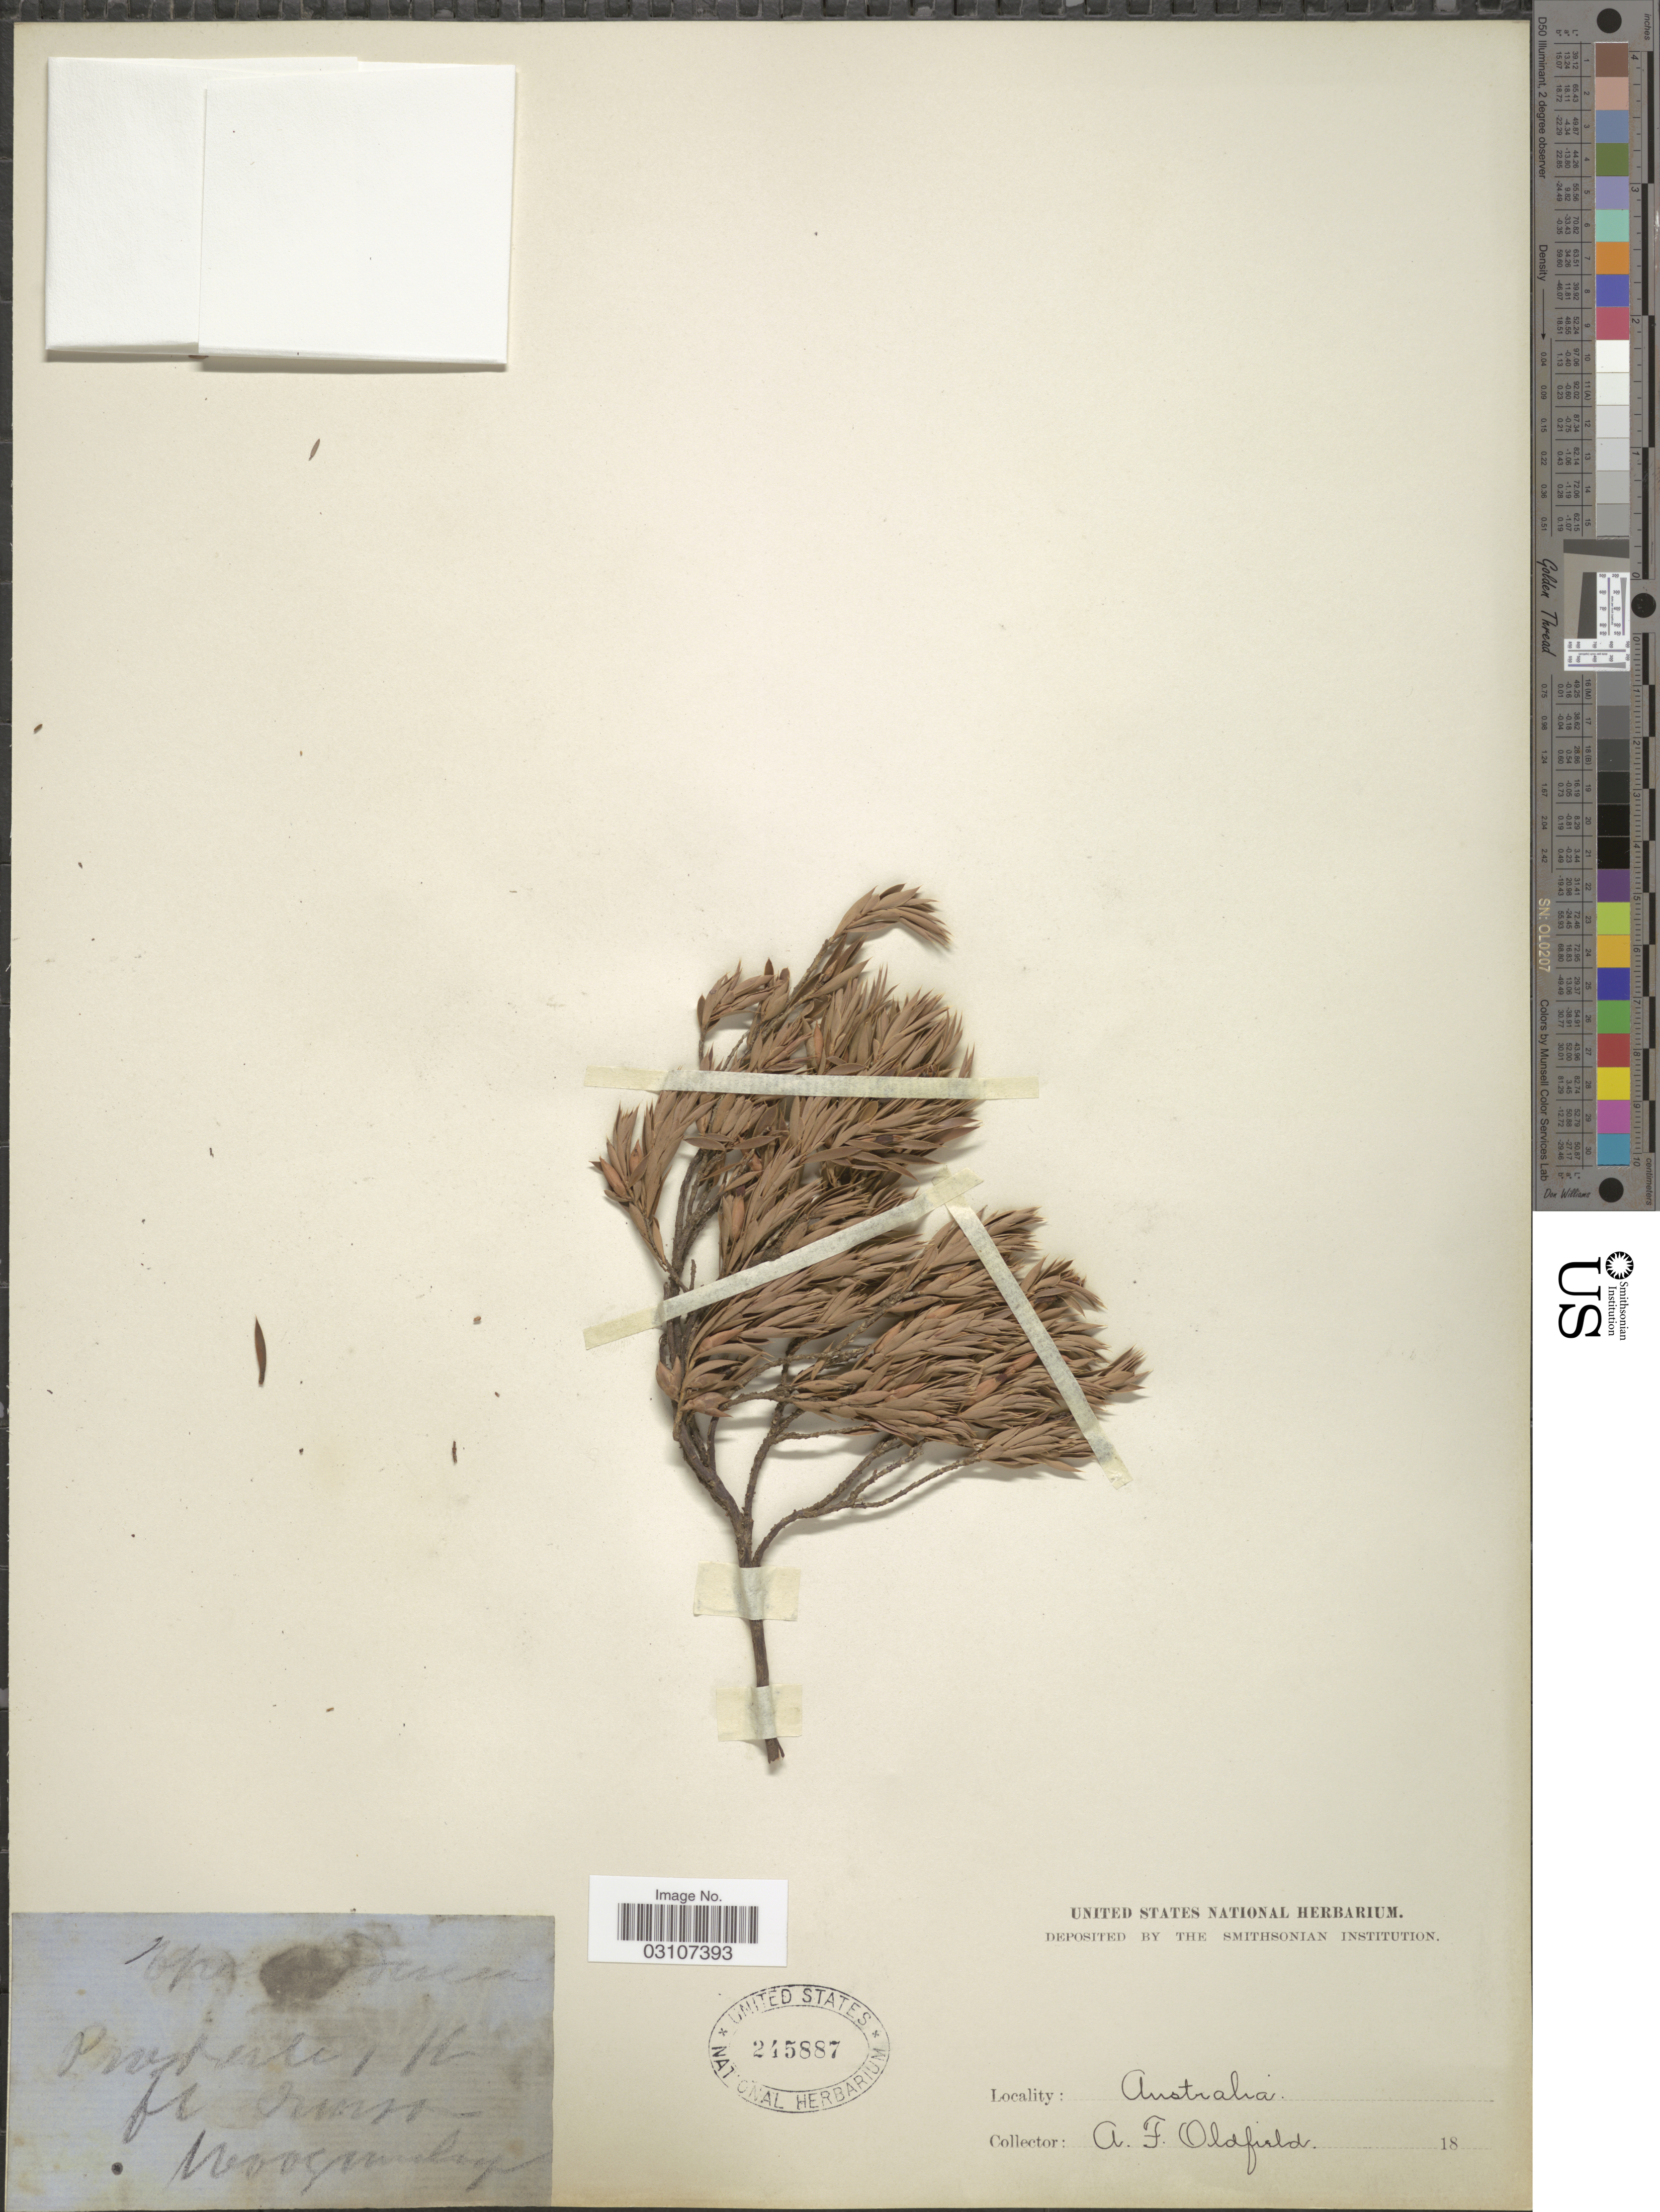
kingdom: Plantae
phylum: Tracheophyta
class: Magnoliopsida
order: Ericales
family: Ericaceae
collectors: A. Oldfield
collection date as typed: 18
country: Australia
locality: Woognumby [interpreted] [unsure placement]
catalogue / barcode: US 245887